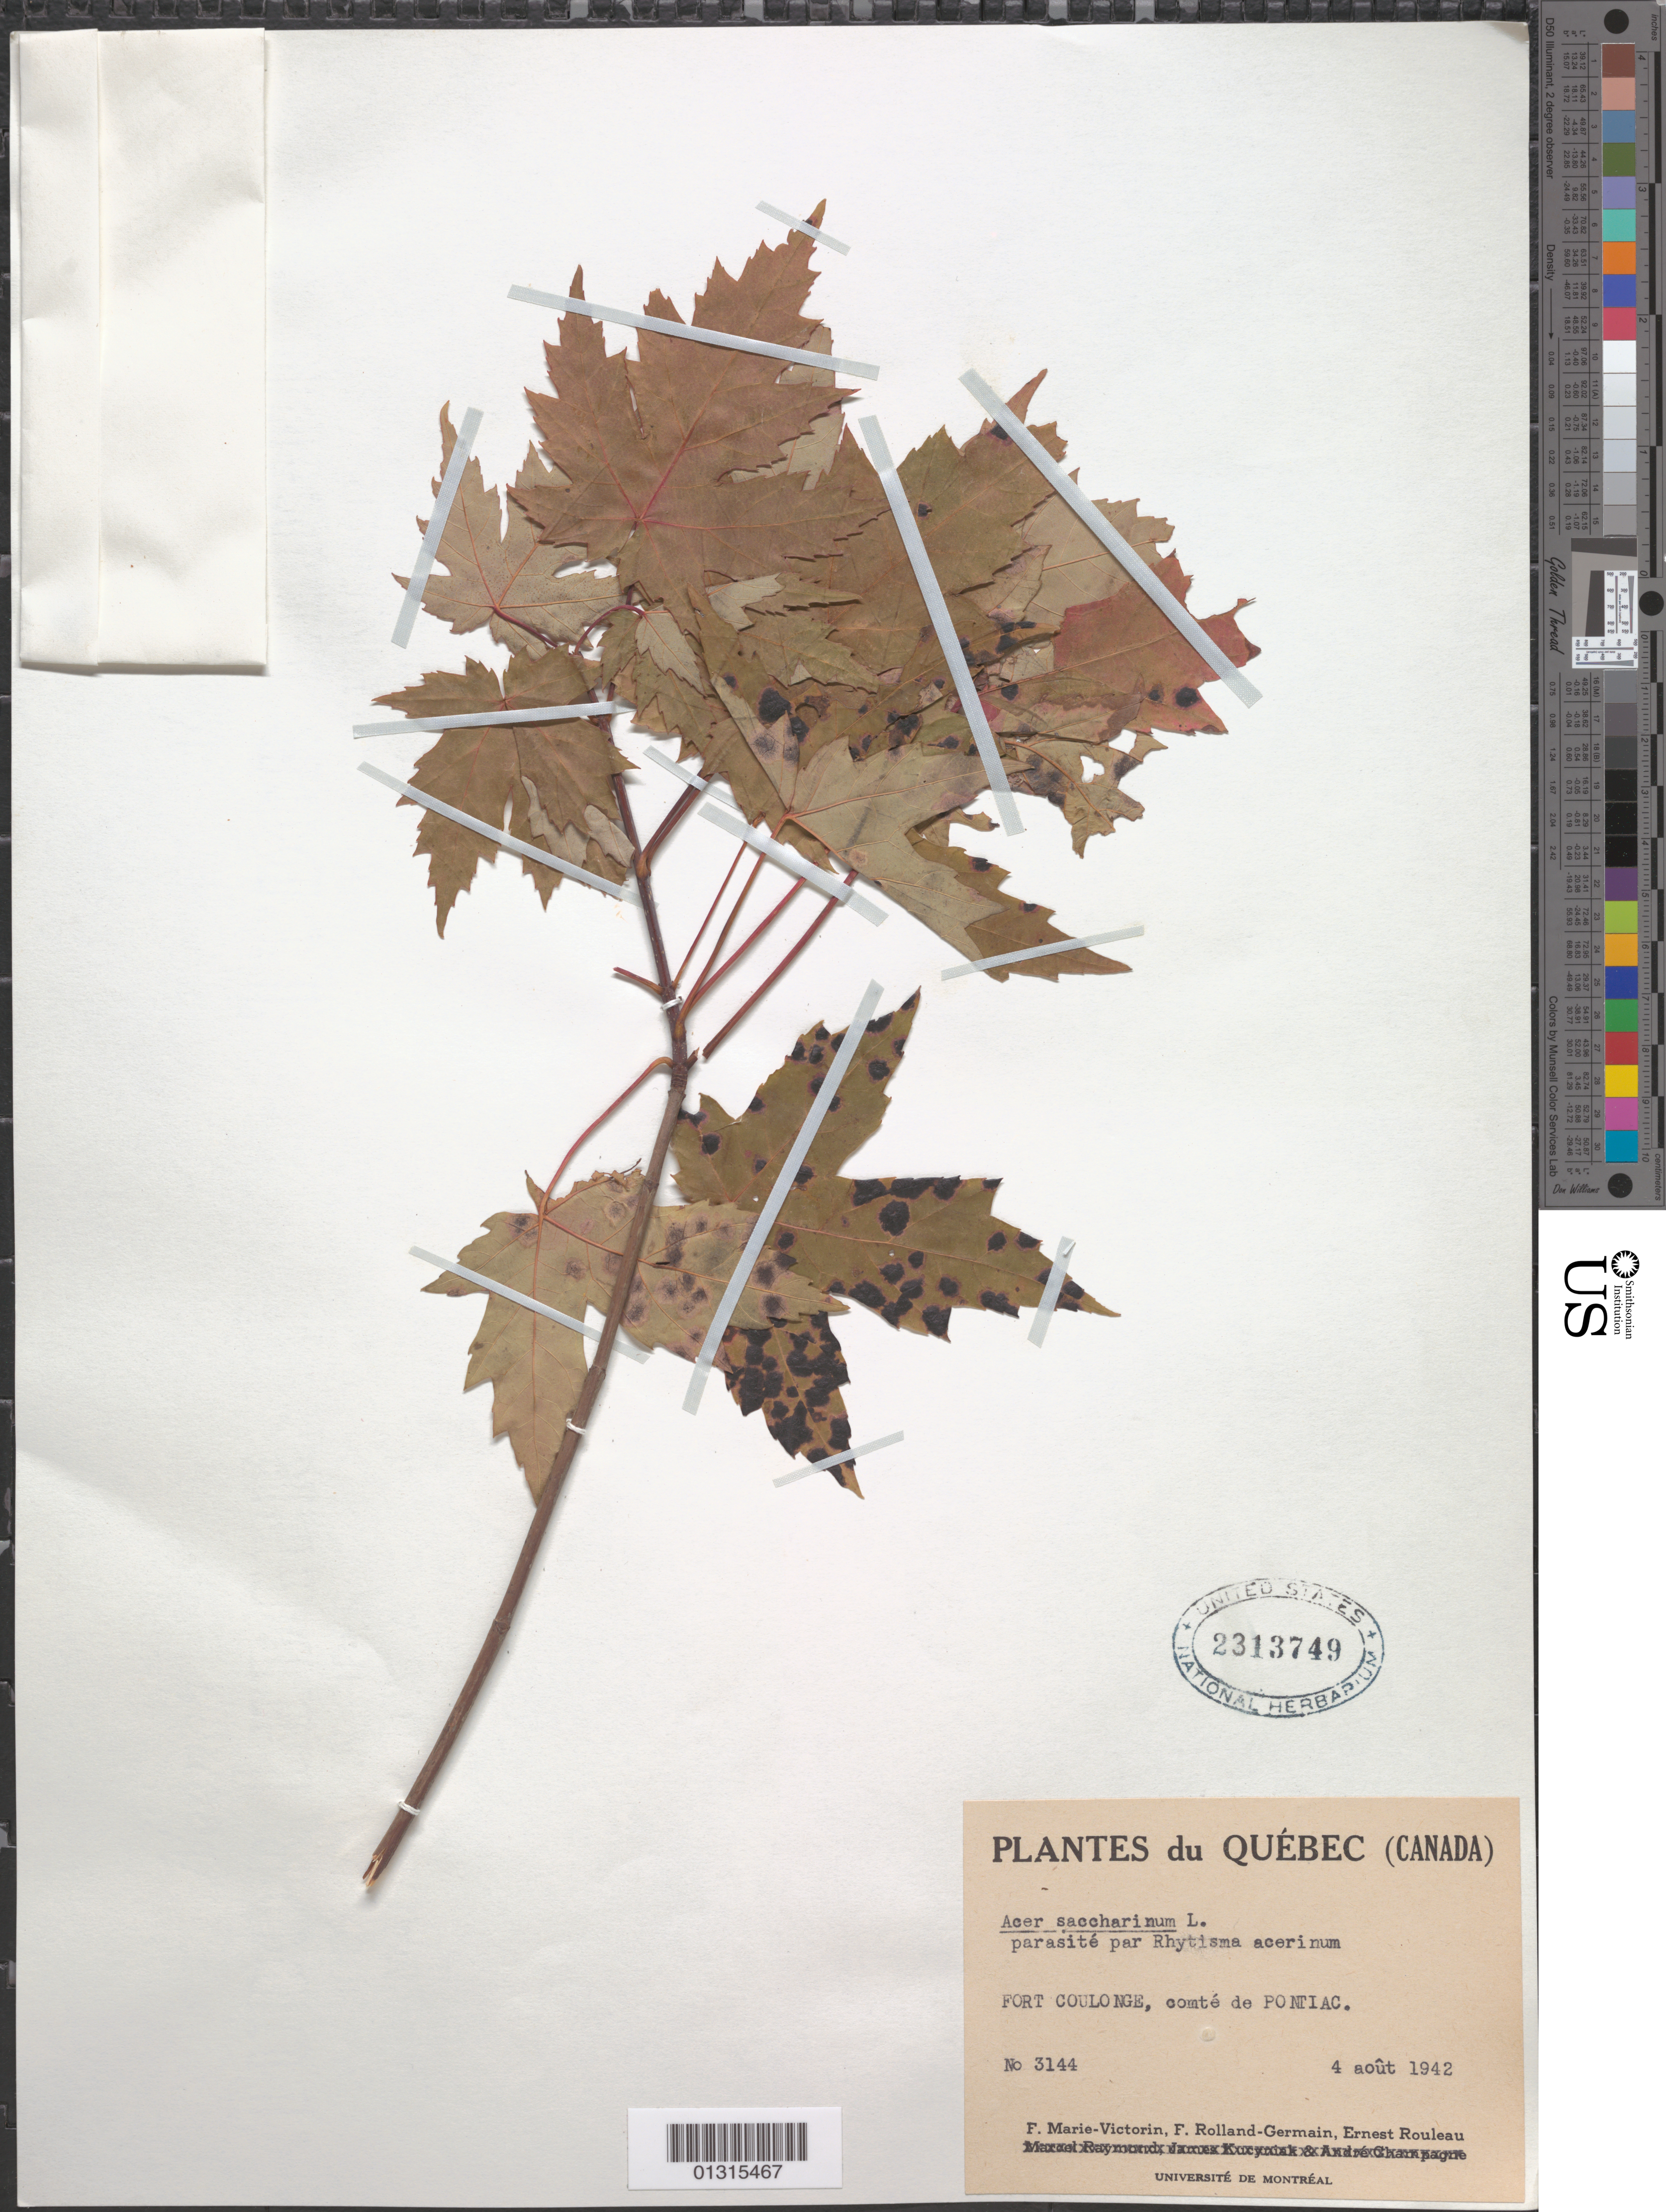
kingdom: Plantae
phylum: Tracheophyta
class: Magnoliopsida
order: Sapindales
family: Sapindaceae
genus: Acer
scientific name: Acer saccharinum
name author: L.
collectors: Fr. Marie-Victorin, Rolland-Germain & E. Rouleau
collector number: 3144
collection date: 1942-08-04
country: Canada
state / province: Quebec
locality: Fort Coulonge, comté de Pontiac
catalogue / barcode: US 2313749